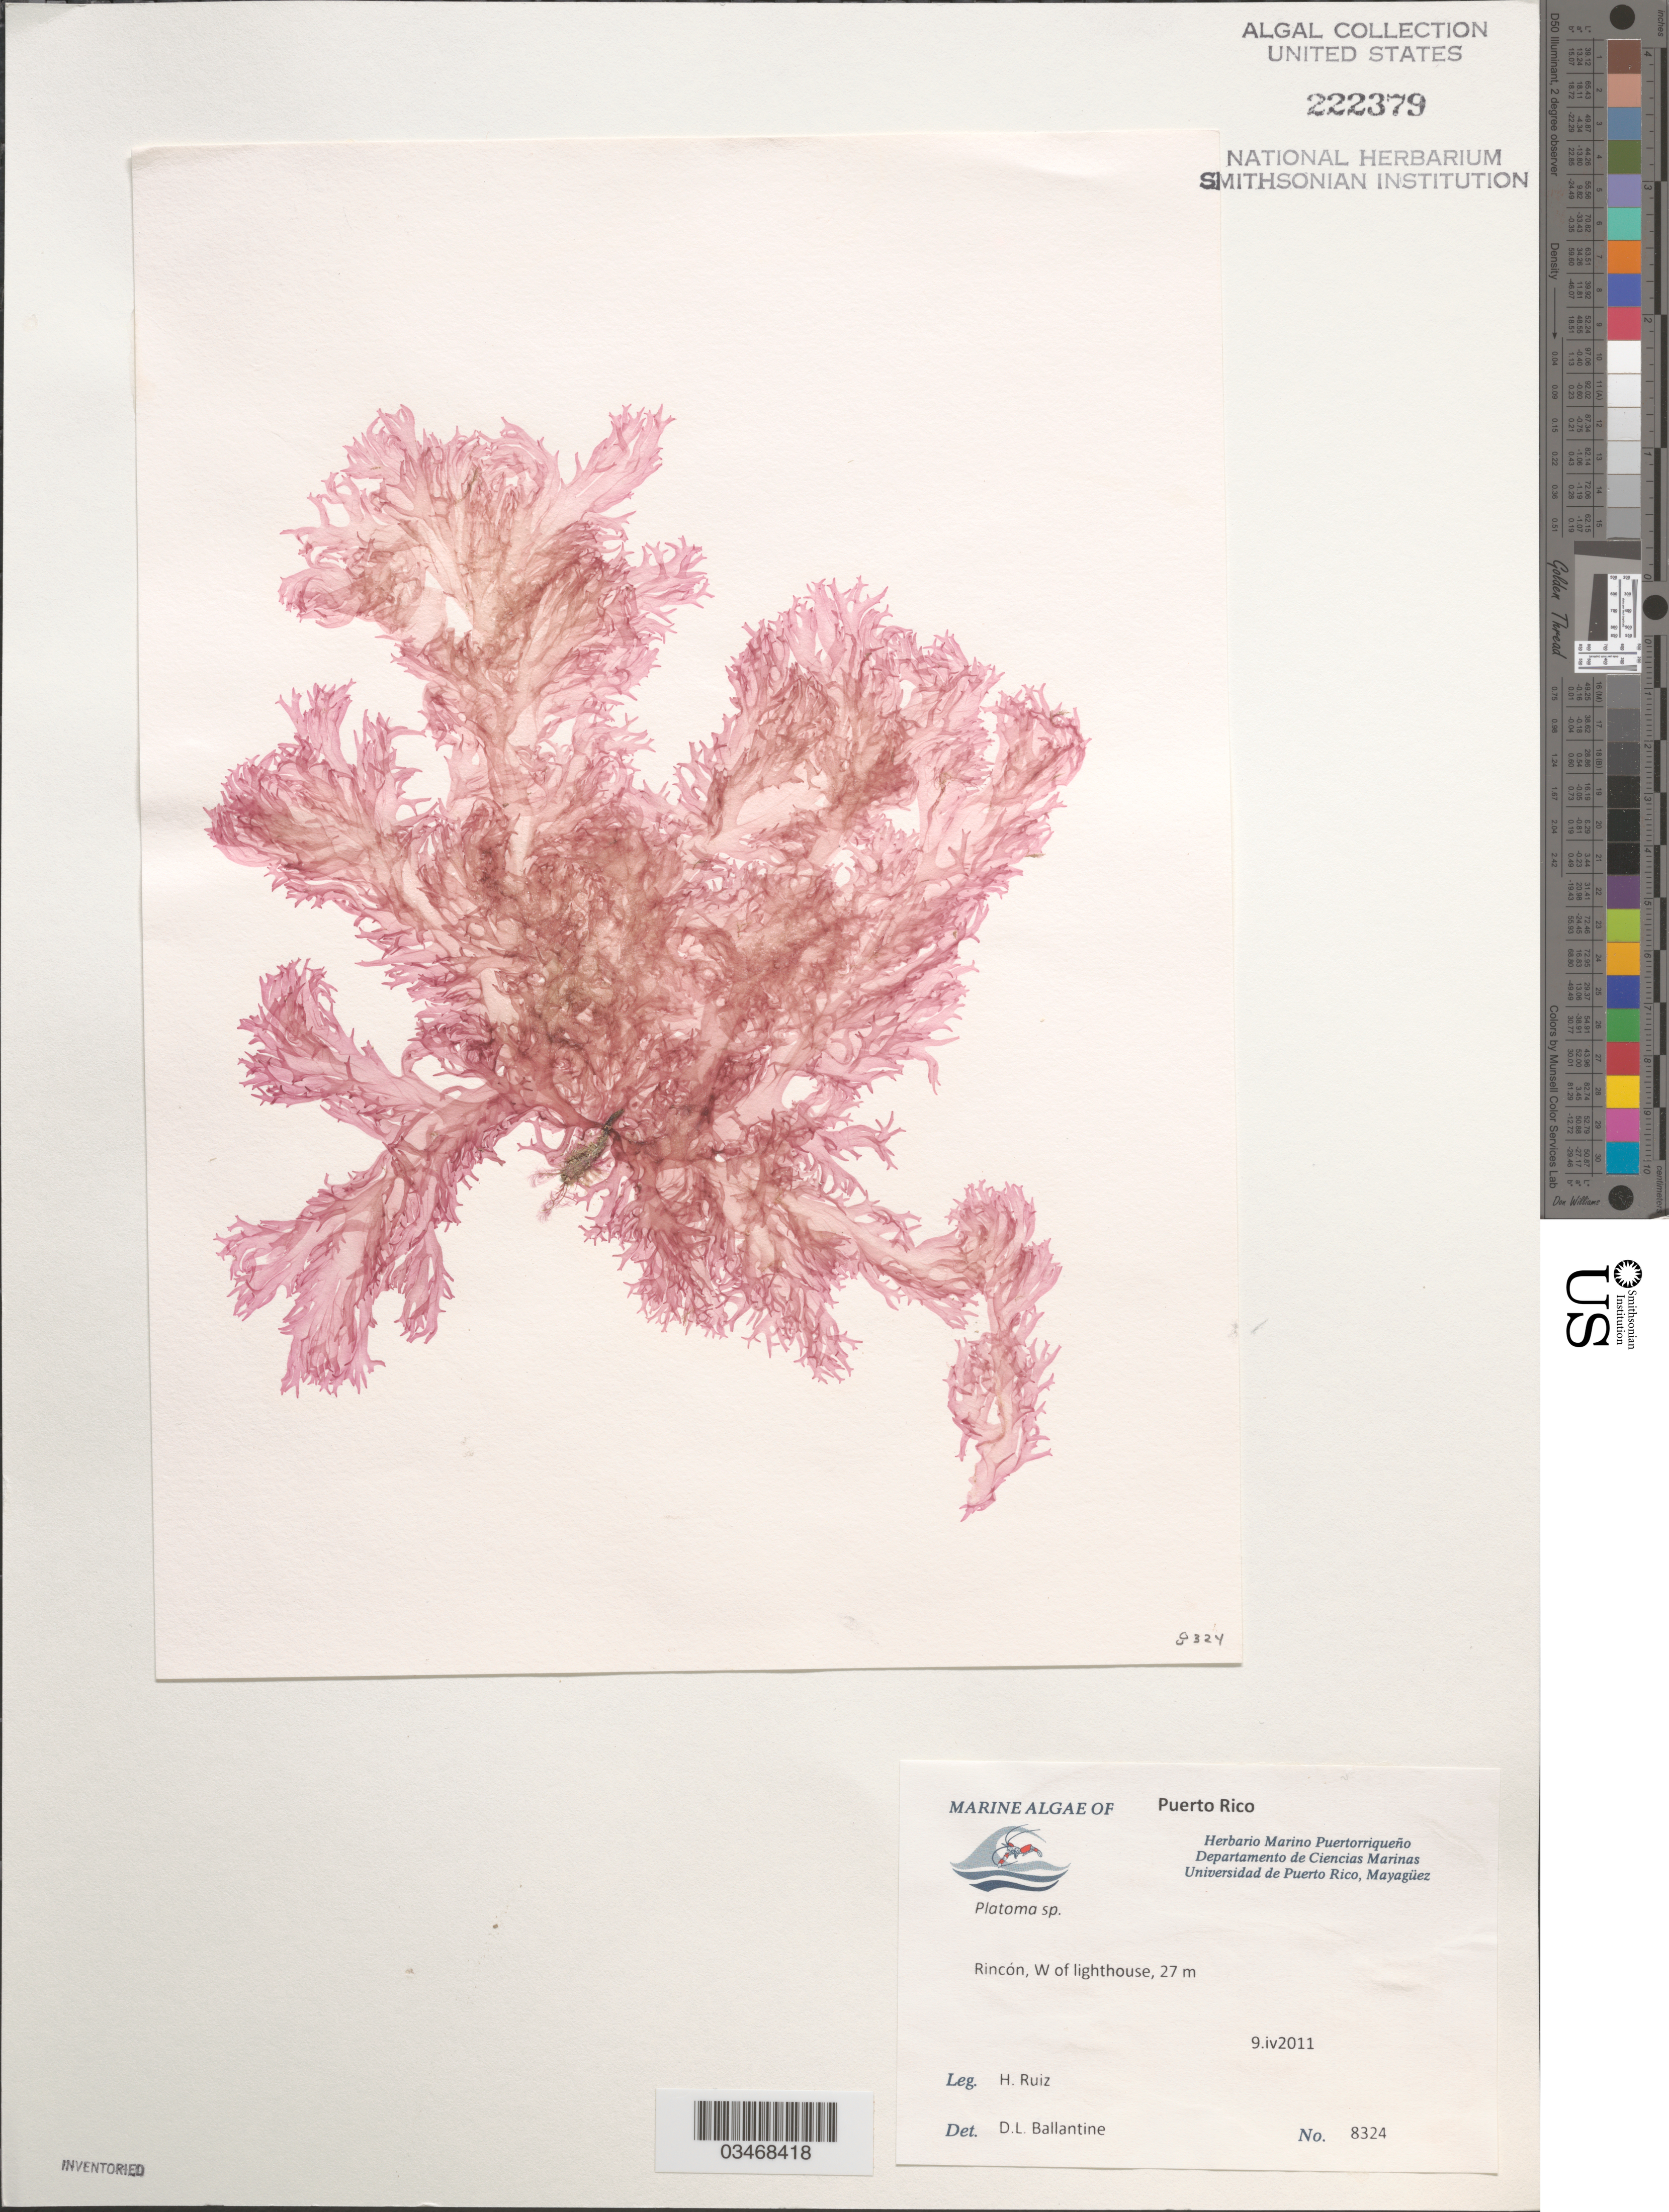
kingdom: Plantae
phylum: Rhodophyta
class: Florideophyceae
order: Nemastomatales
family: Nemastomataceae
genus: Platoma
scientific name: Platoma gelatinosum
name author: (Howe) Schneider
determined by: Ballantine, D. L.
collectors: D.L. Ballantine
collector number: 8324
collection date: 2011-04-09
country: Puerto Rico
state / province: Rincon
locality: W of Lighthouse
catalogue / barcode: US 222379